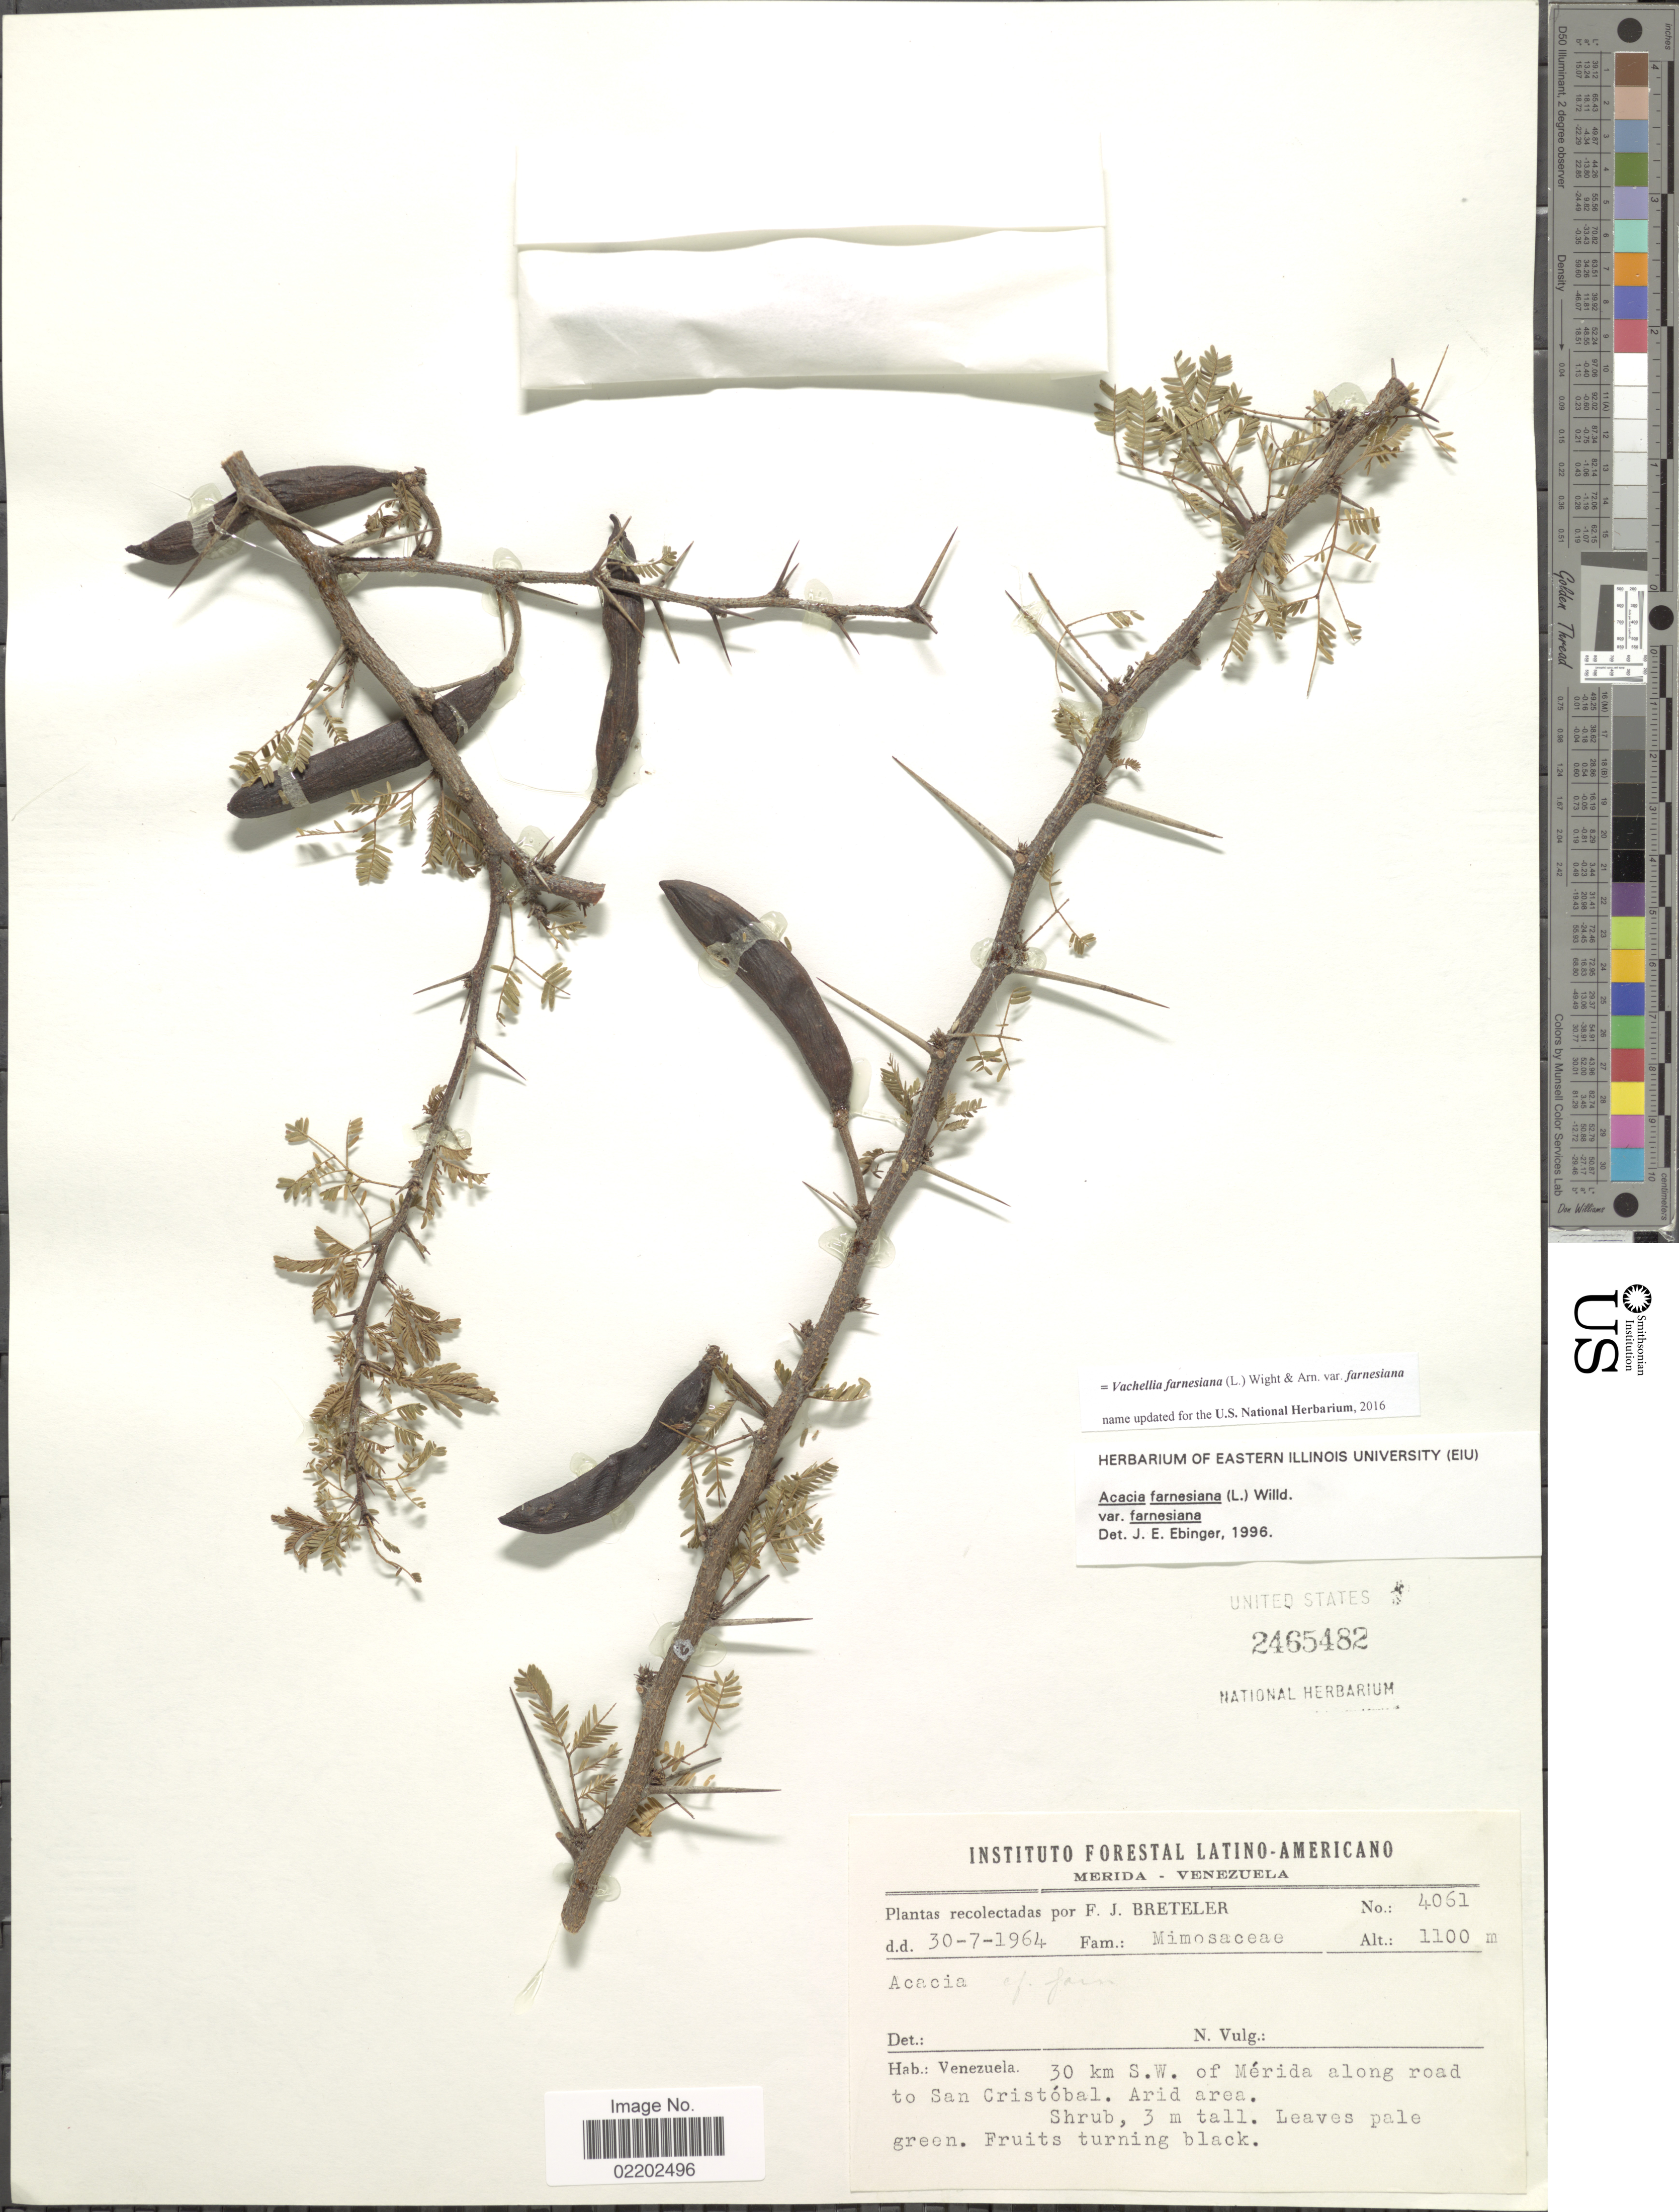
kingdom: Plantae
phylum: Tracheophyta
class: Magnoliopsida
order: Fabales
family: Fabaceae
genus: Vachellia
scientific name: Vachellia farnesiana var. farnesiana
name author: (L.) Wight & Arn.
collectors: F. J. Breteler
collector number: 4061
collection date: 1964-07-30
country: Venezuela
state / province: Mérida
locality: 30 km S.W. of Mérida along road to San Cristóbal, aird area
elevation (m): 1100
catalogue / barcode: US 2465482